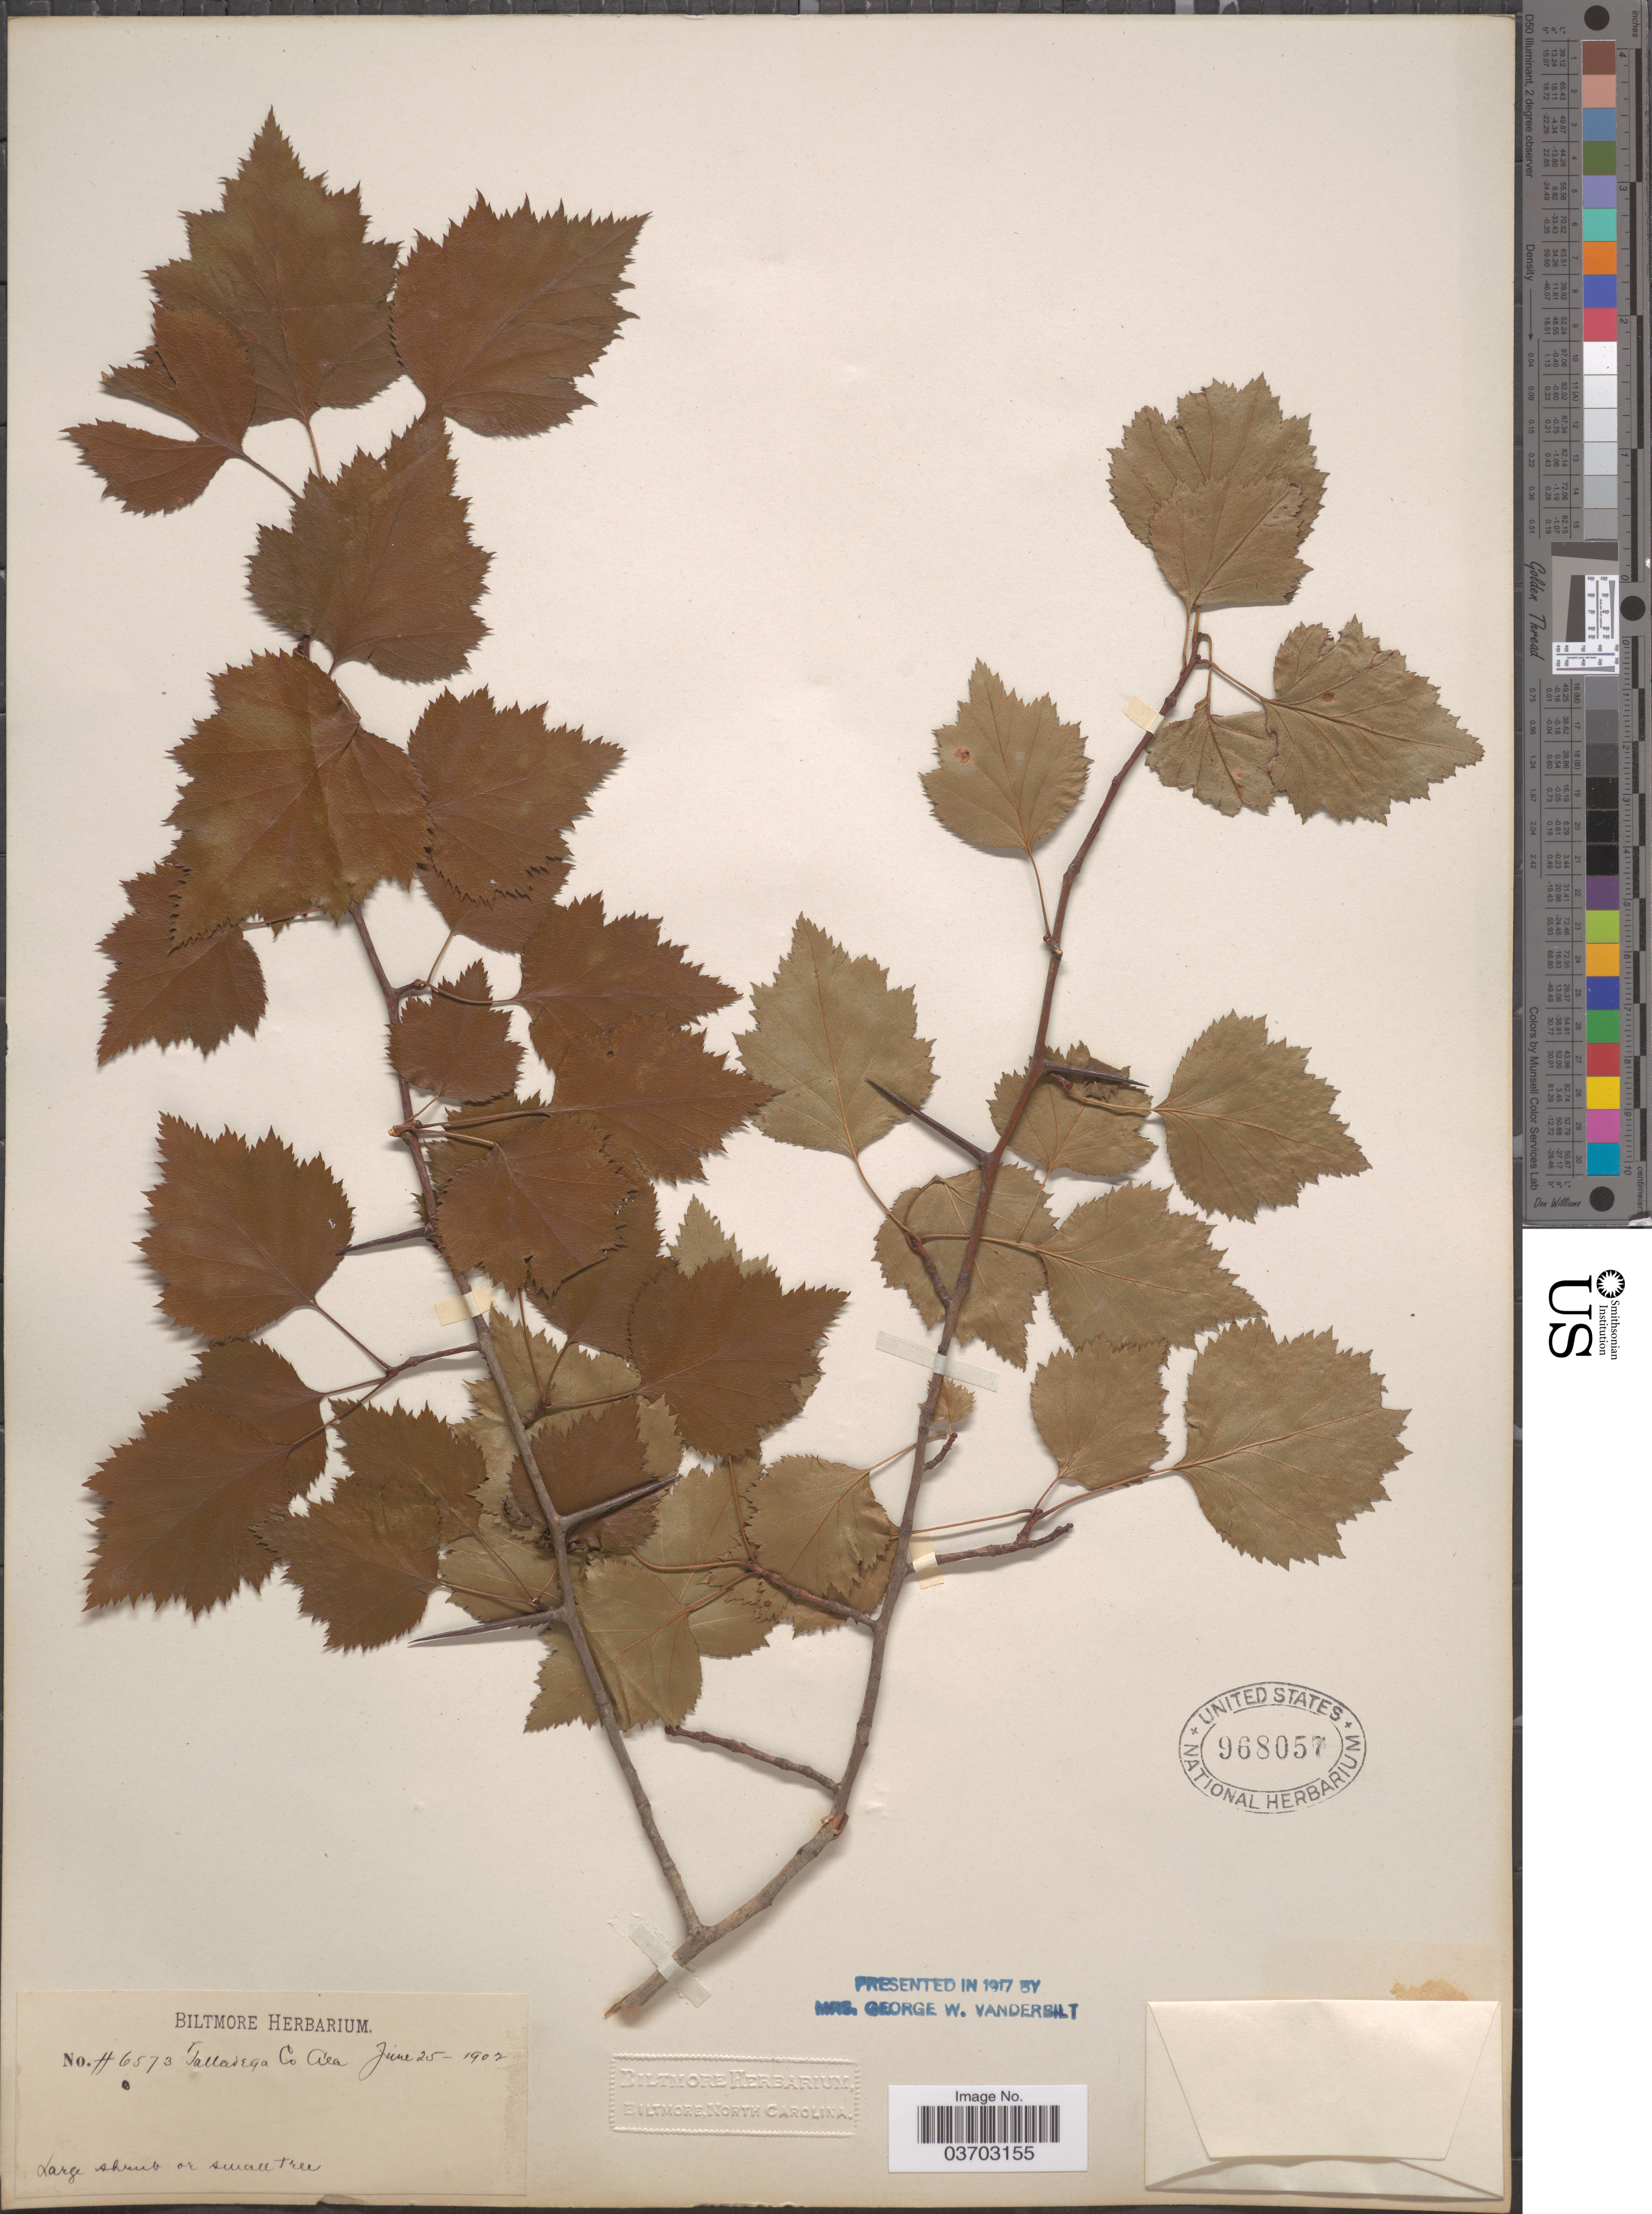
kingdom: Plantae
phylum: Tracheophyta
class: Magnoliopsida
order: Rosales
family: Rosaceae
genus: Crataegus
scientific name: Crataegus sp.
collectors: ex herb. Biltmore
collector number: H6573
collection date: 1902-06-25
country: United States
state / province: Alabama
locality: Talladega Co.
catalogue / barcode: US 968057